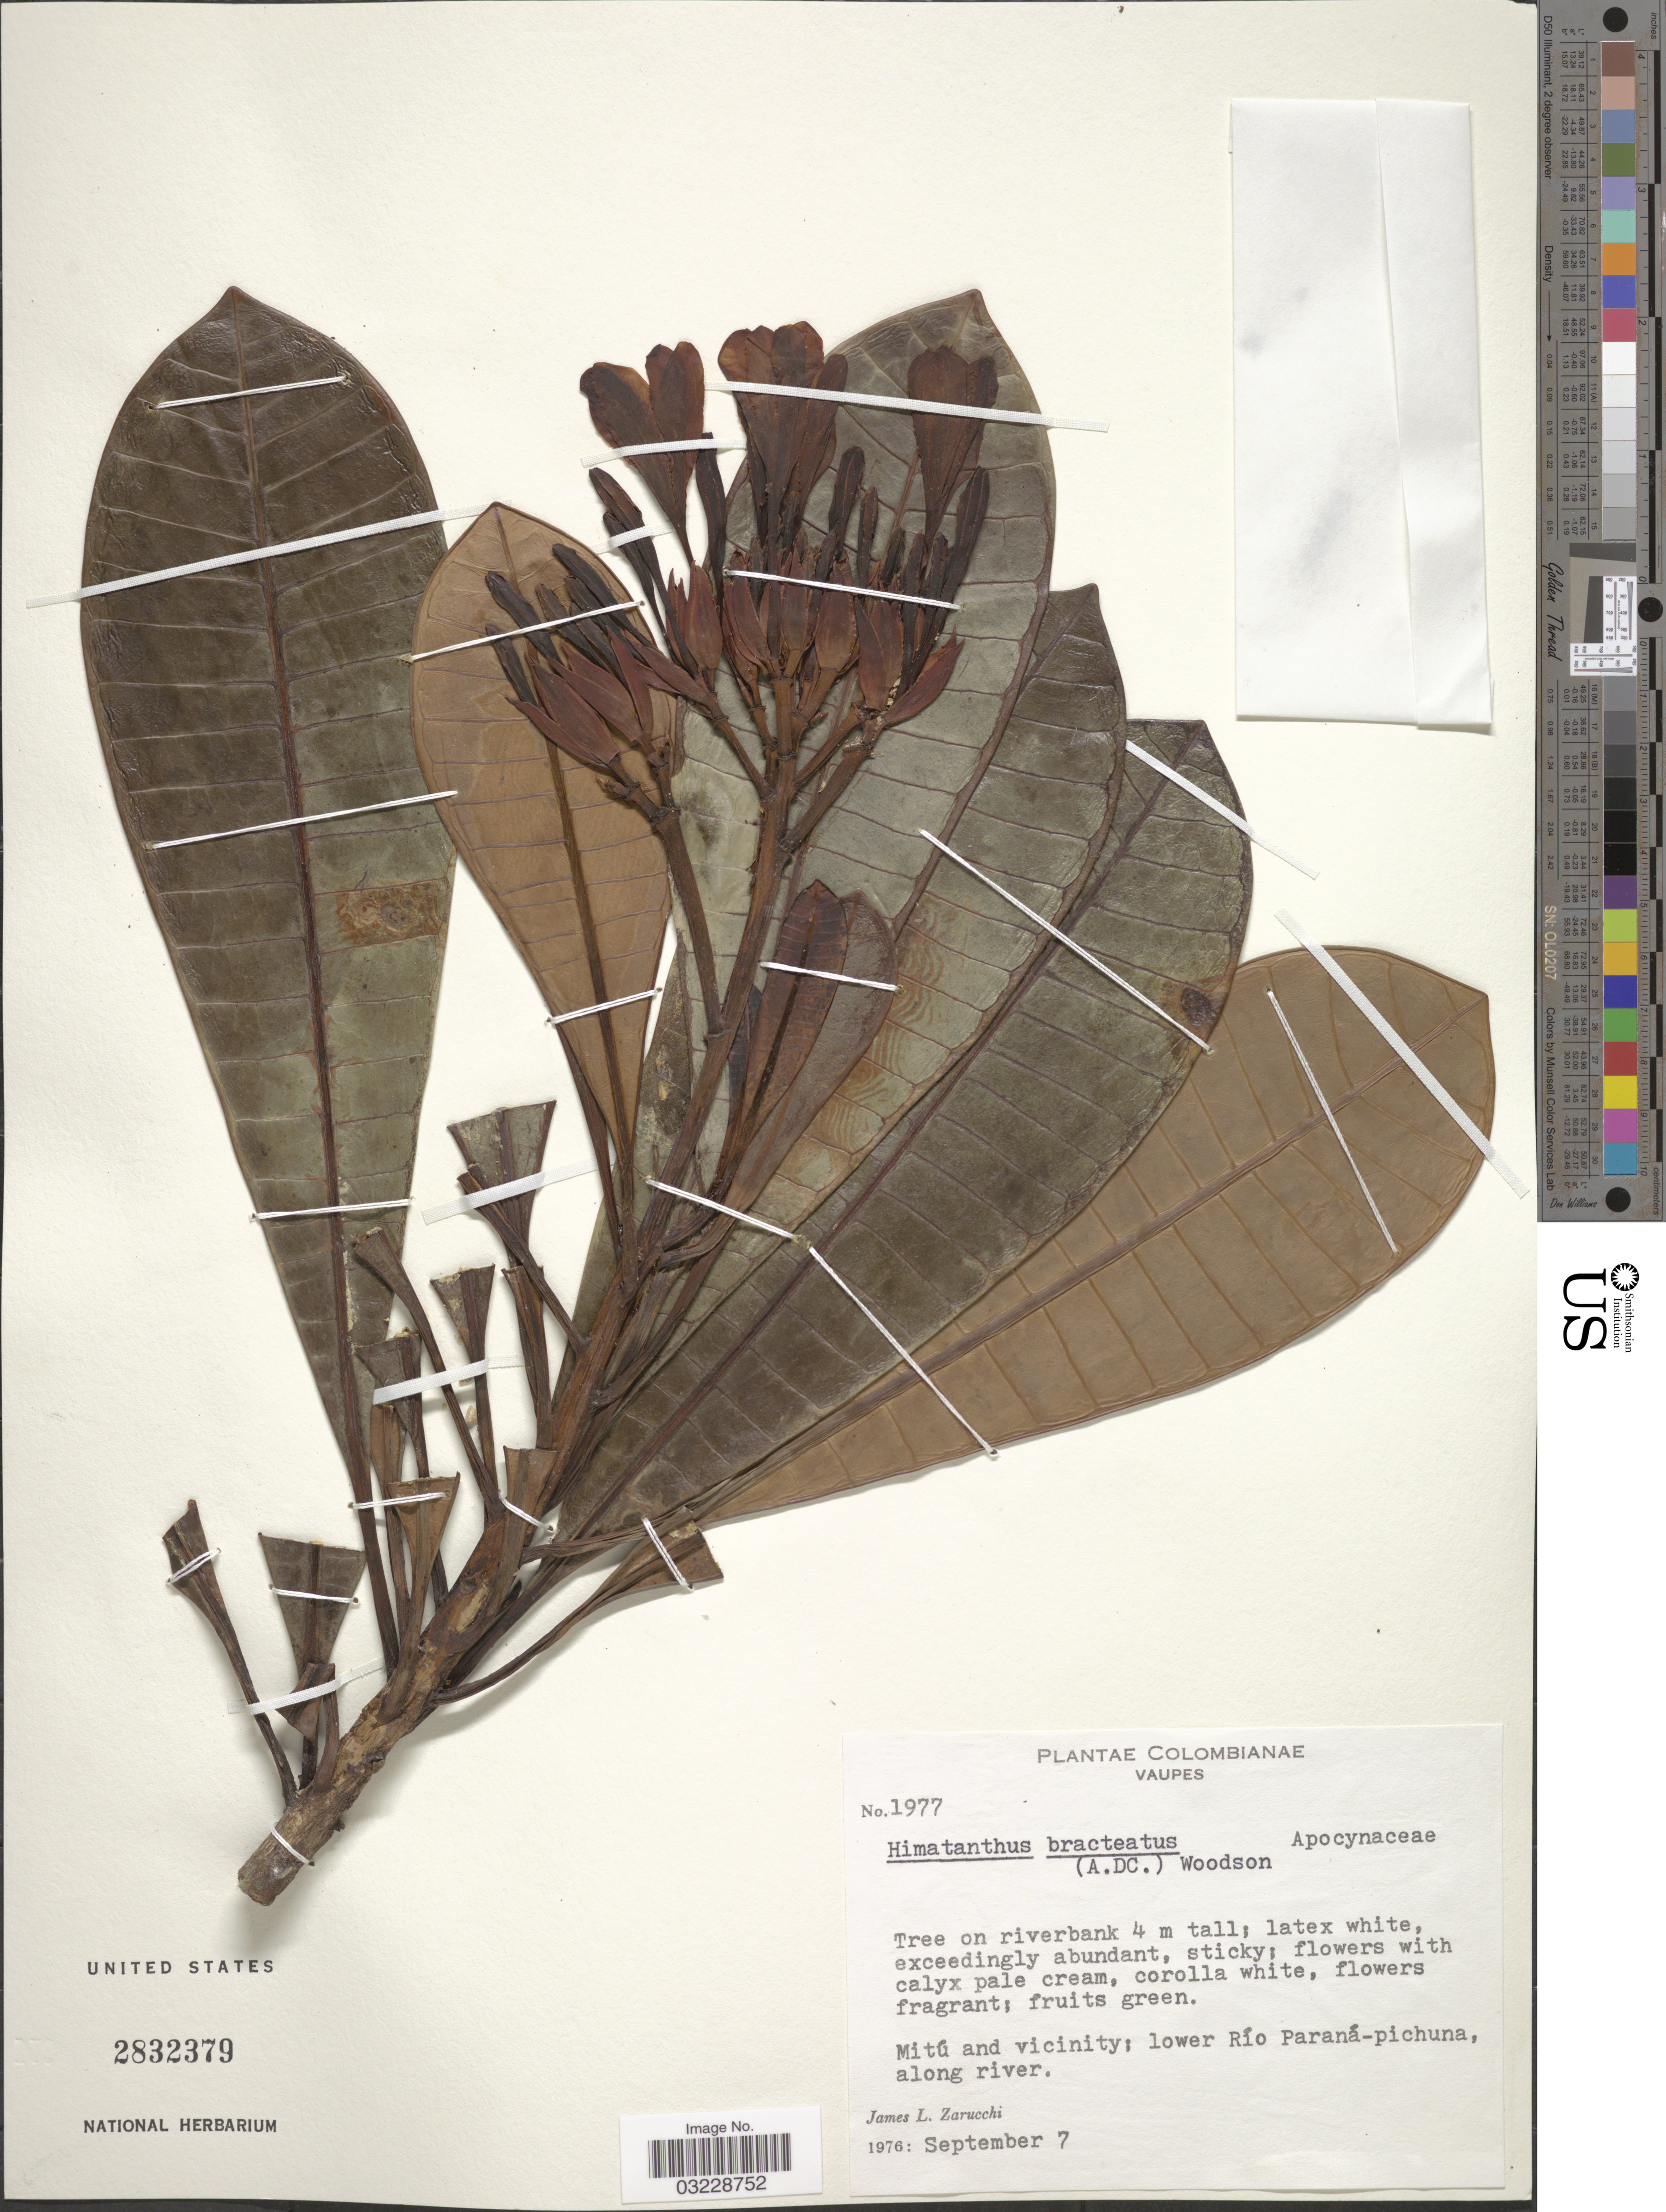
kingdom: Plantae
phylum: Tracheophyta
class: Magnoliopsida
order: Gentianales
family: Apocynaceae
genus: Himatanthus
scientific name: Himatanthus bracteatus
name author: (A. DC.) Woodson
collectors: J. L. Zarucchi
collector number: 1977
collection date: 1976-09-07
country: Colombia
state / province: Vaupés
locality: Mitú and vicinity; lower Río Paraná-pichuna, along river.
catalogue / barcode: US 2832379